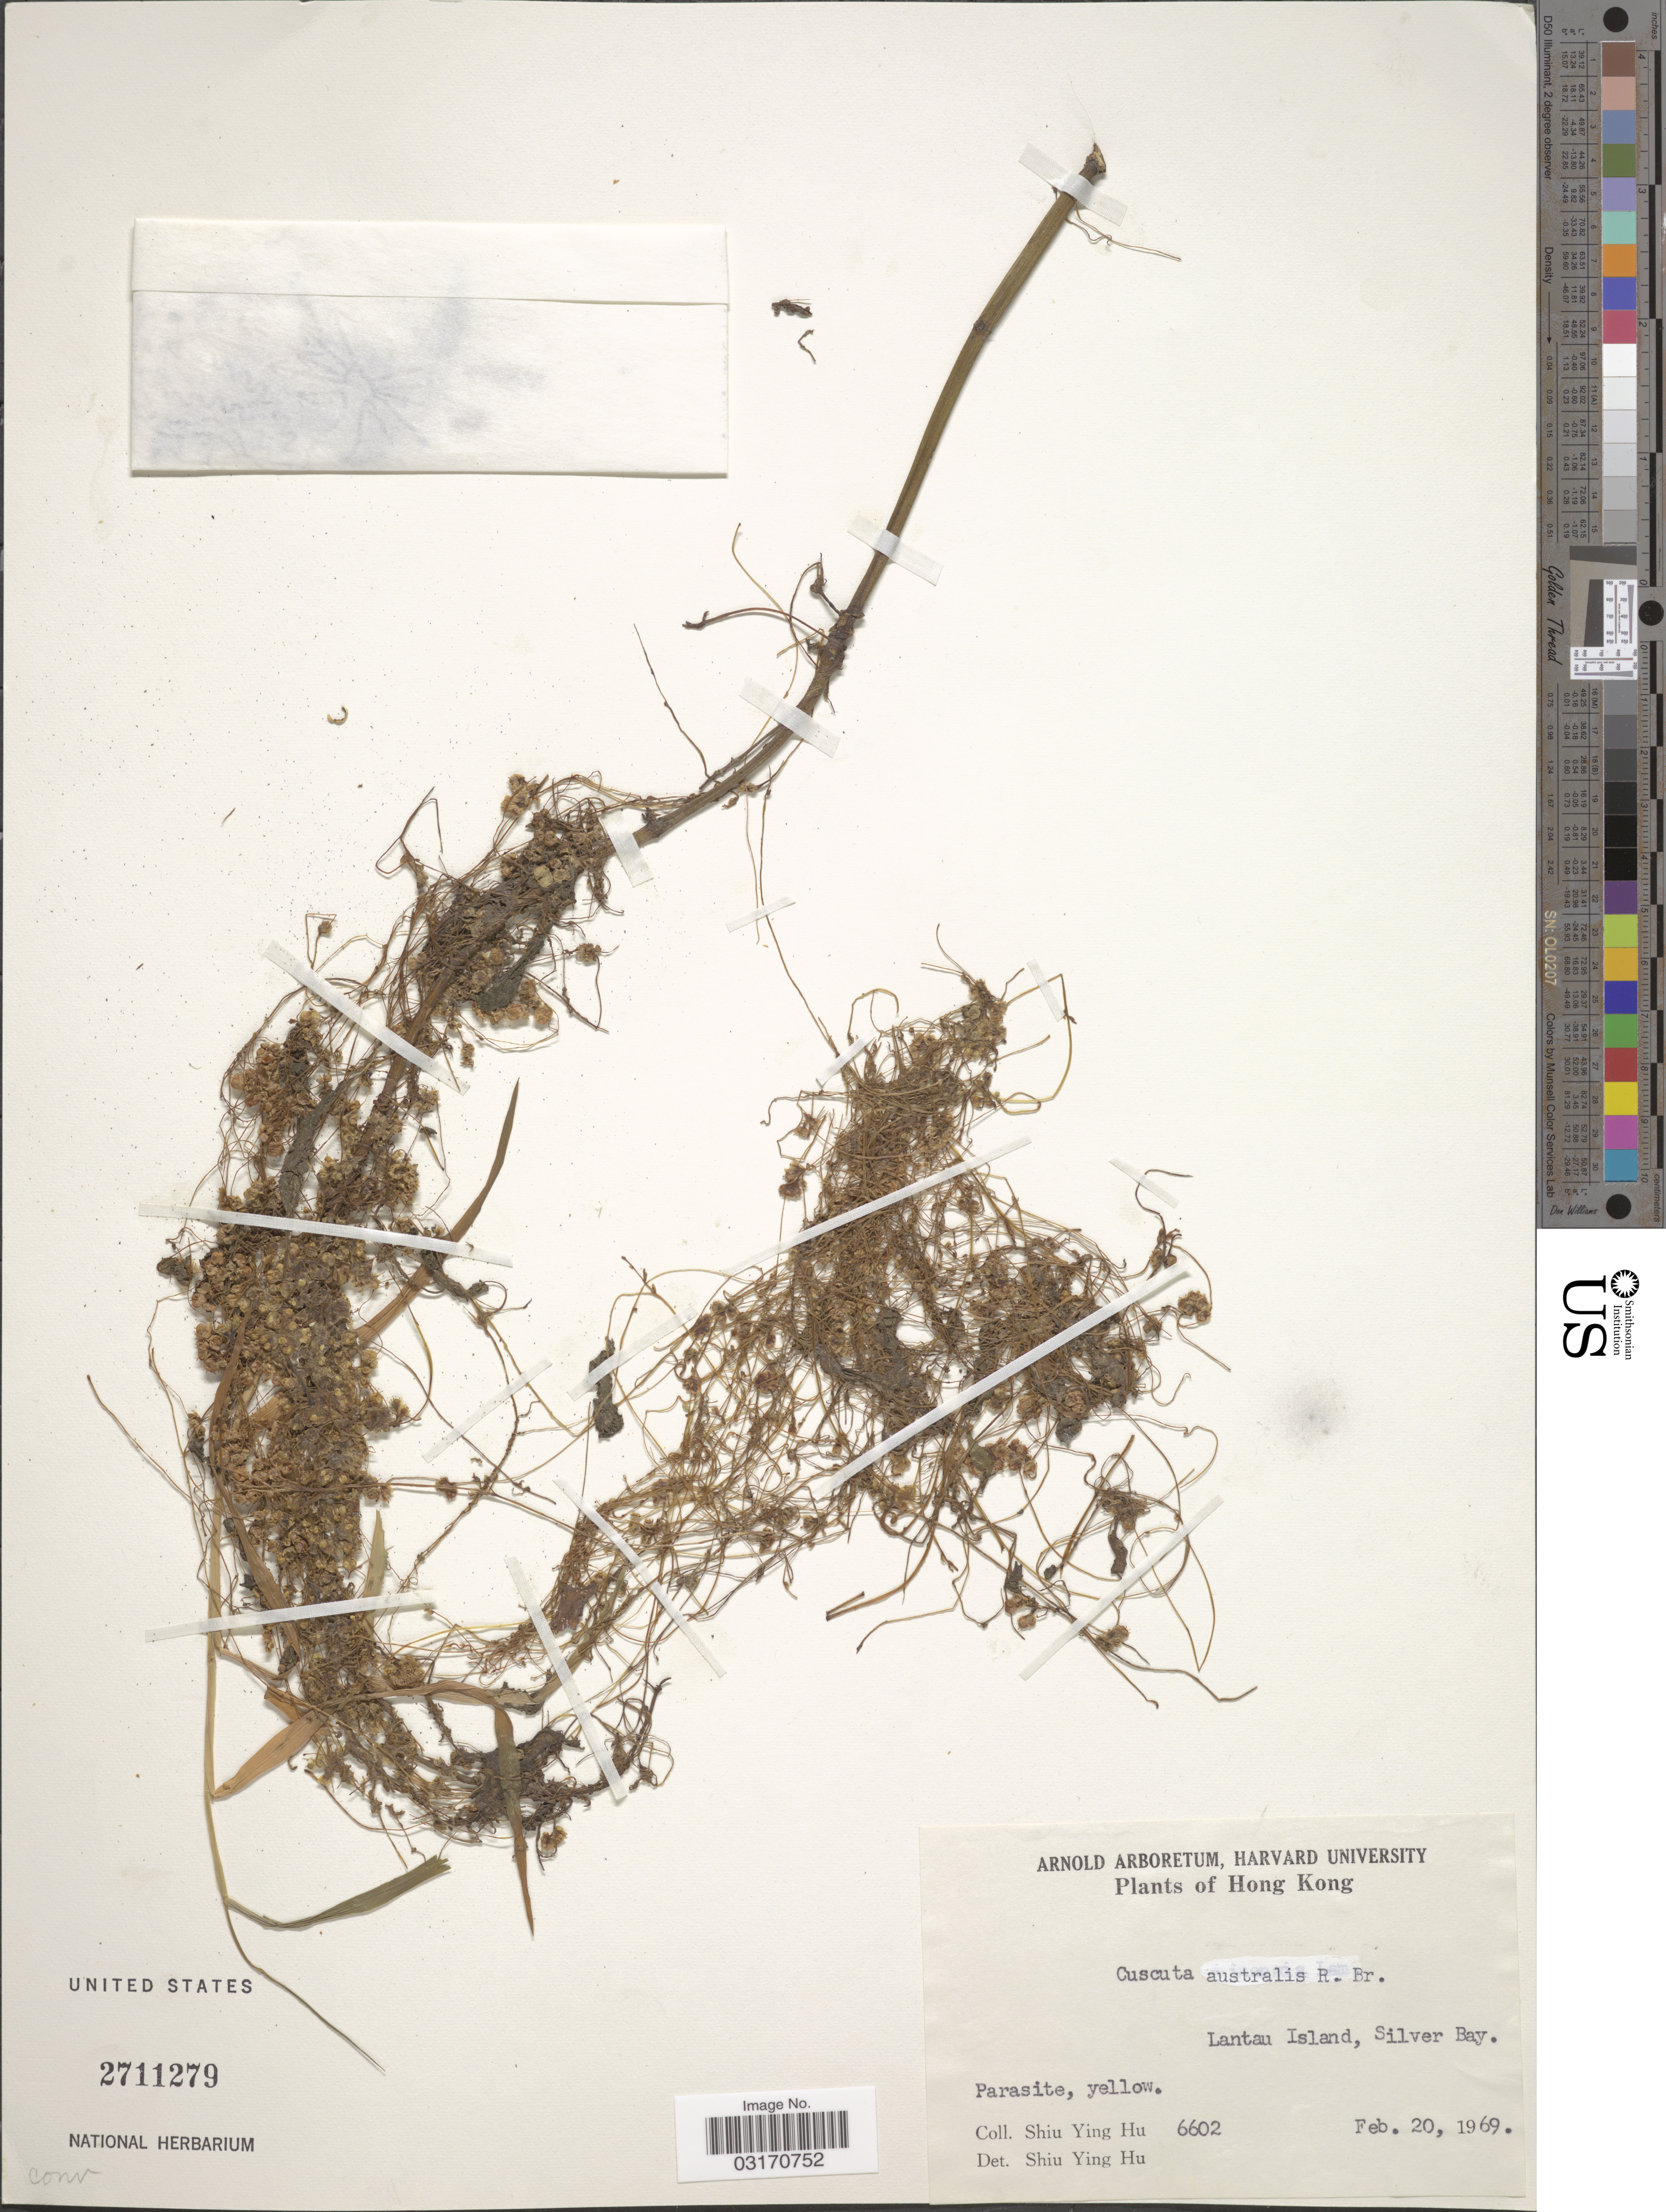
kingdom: Plantae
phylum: Tracheophyta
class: Magnoliopsida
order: Solanales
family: Convolvulaceae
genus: Cuscuta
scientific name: Cuscuta australis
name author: R. Br.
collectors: S. Y. Hu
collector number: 6602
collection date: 1969-02-20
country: China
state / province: Hong Kong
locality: Lantau Island, Silver Bay.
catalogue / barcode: US 2711279